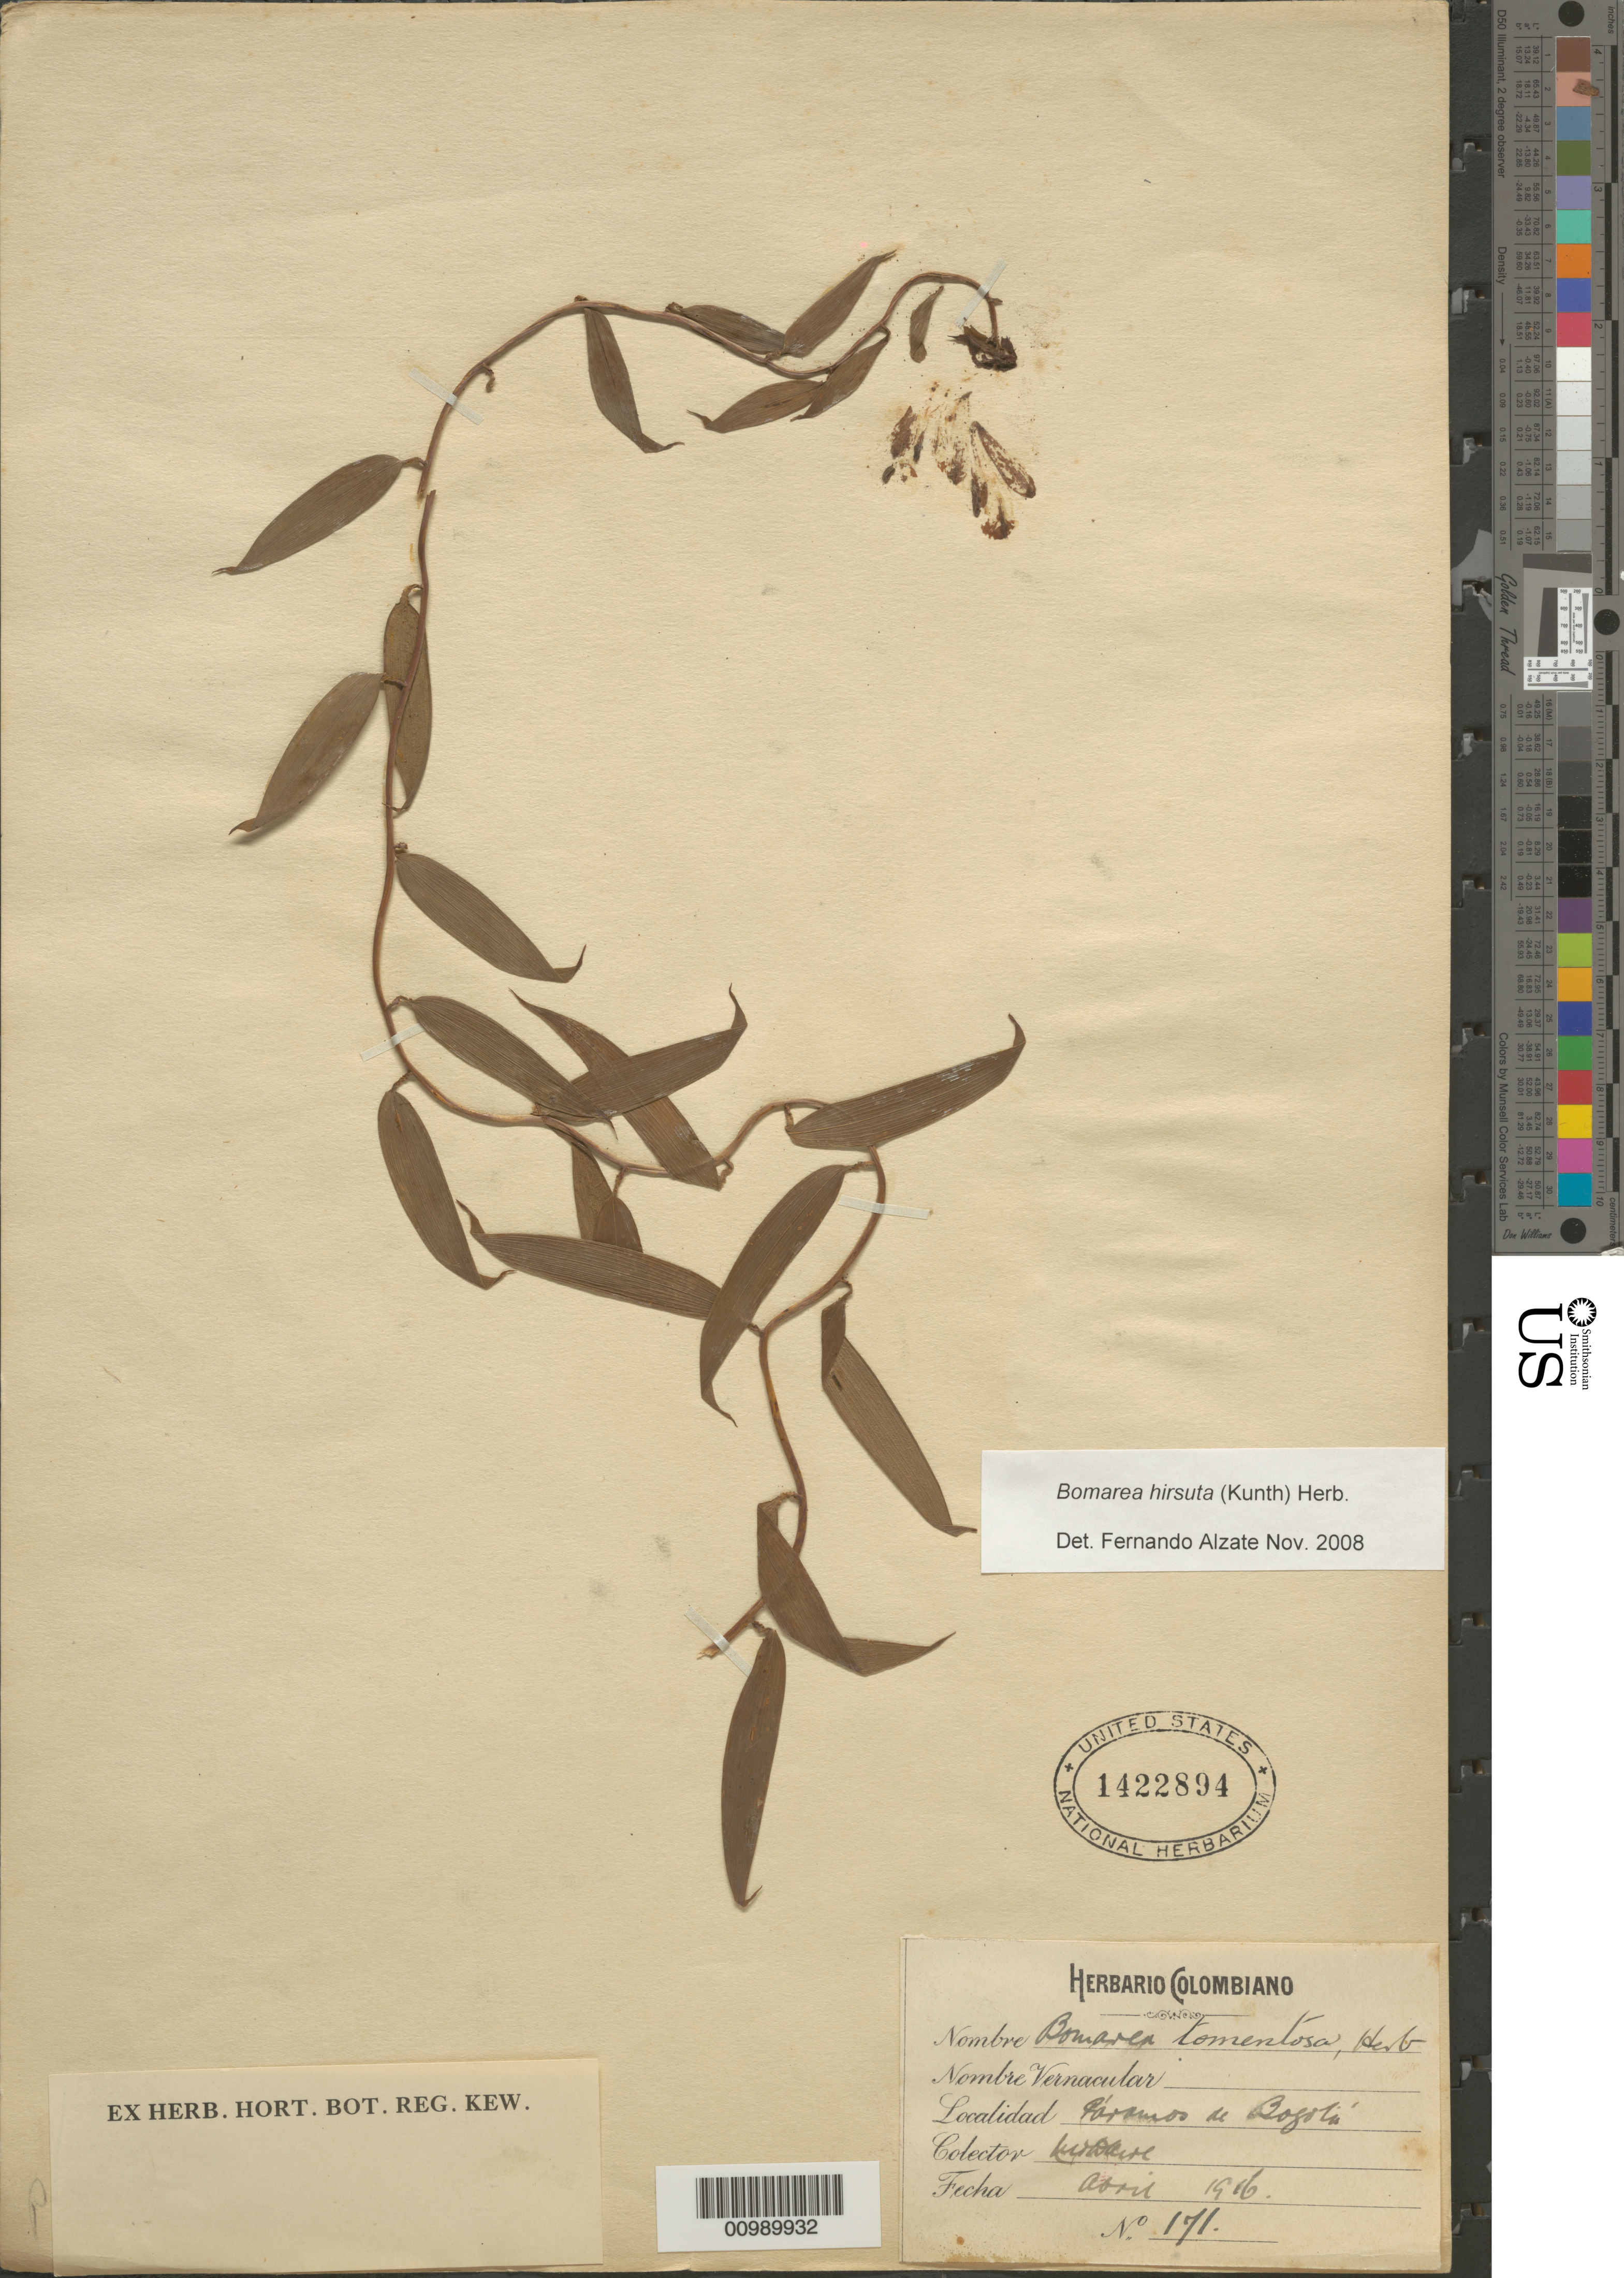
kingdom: Plantae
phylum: Tracheophyta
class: Liliopsida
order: Liliales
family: Alstroemeriaceae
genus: Bomarea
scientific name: Bomarea hirsuta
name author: (Kunth) Herb.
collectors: M. T. Dawe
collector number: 171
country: Colombia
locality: Paramos de Bogota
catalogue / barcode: US 1422894